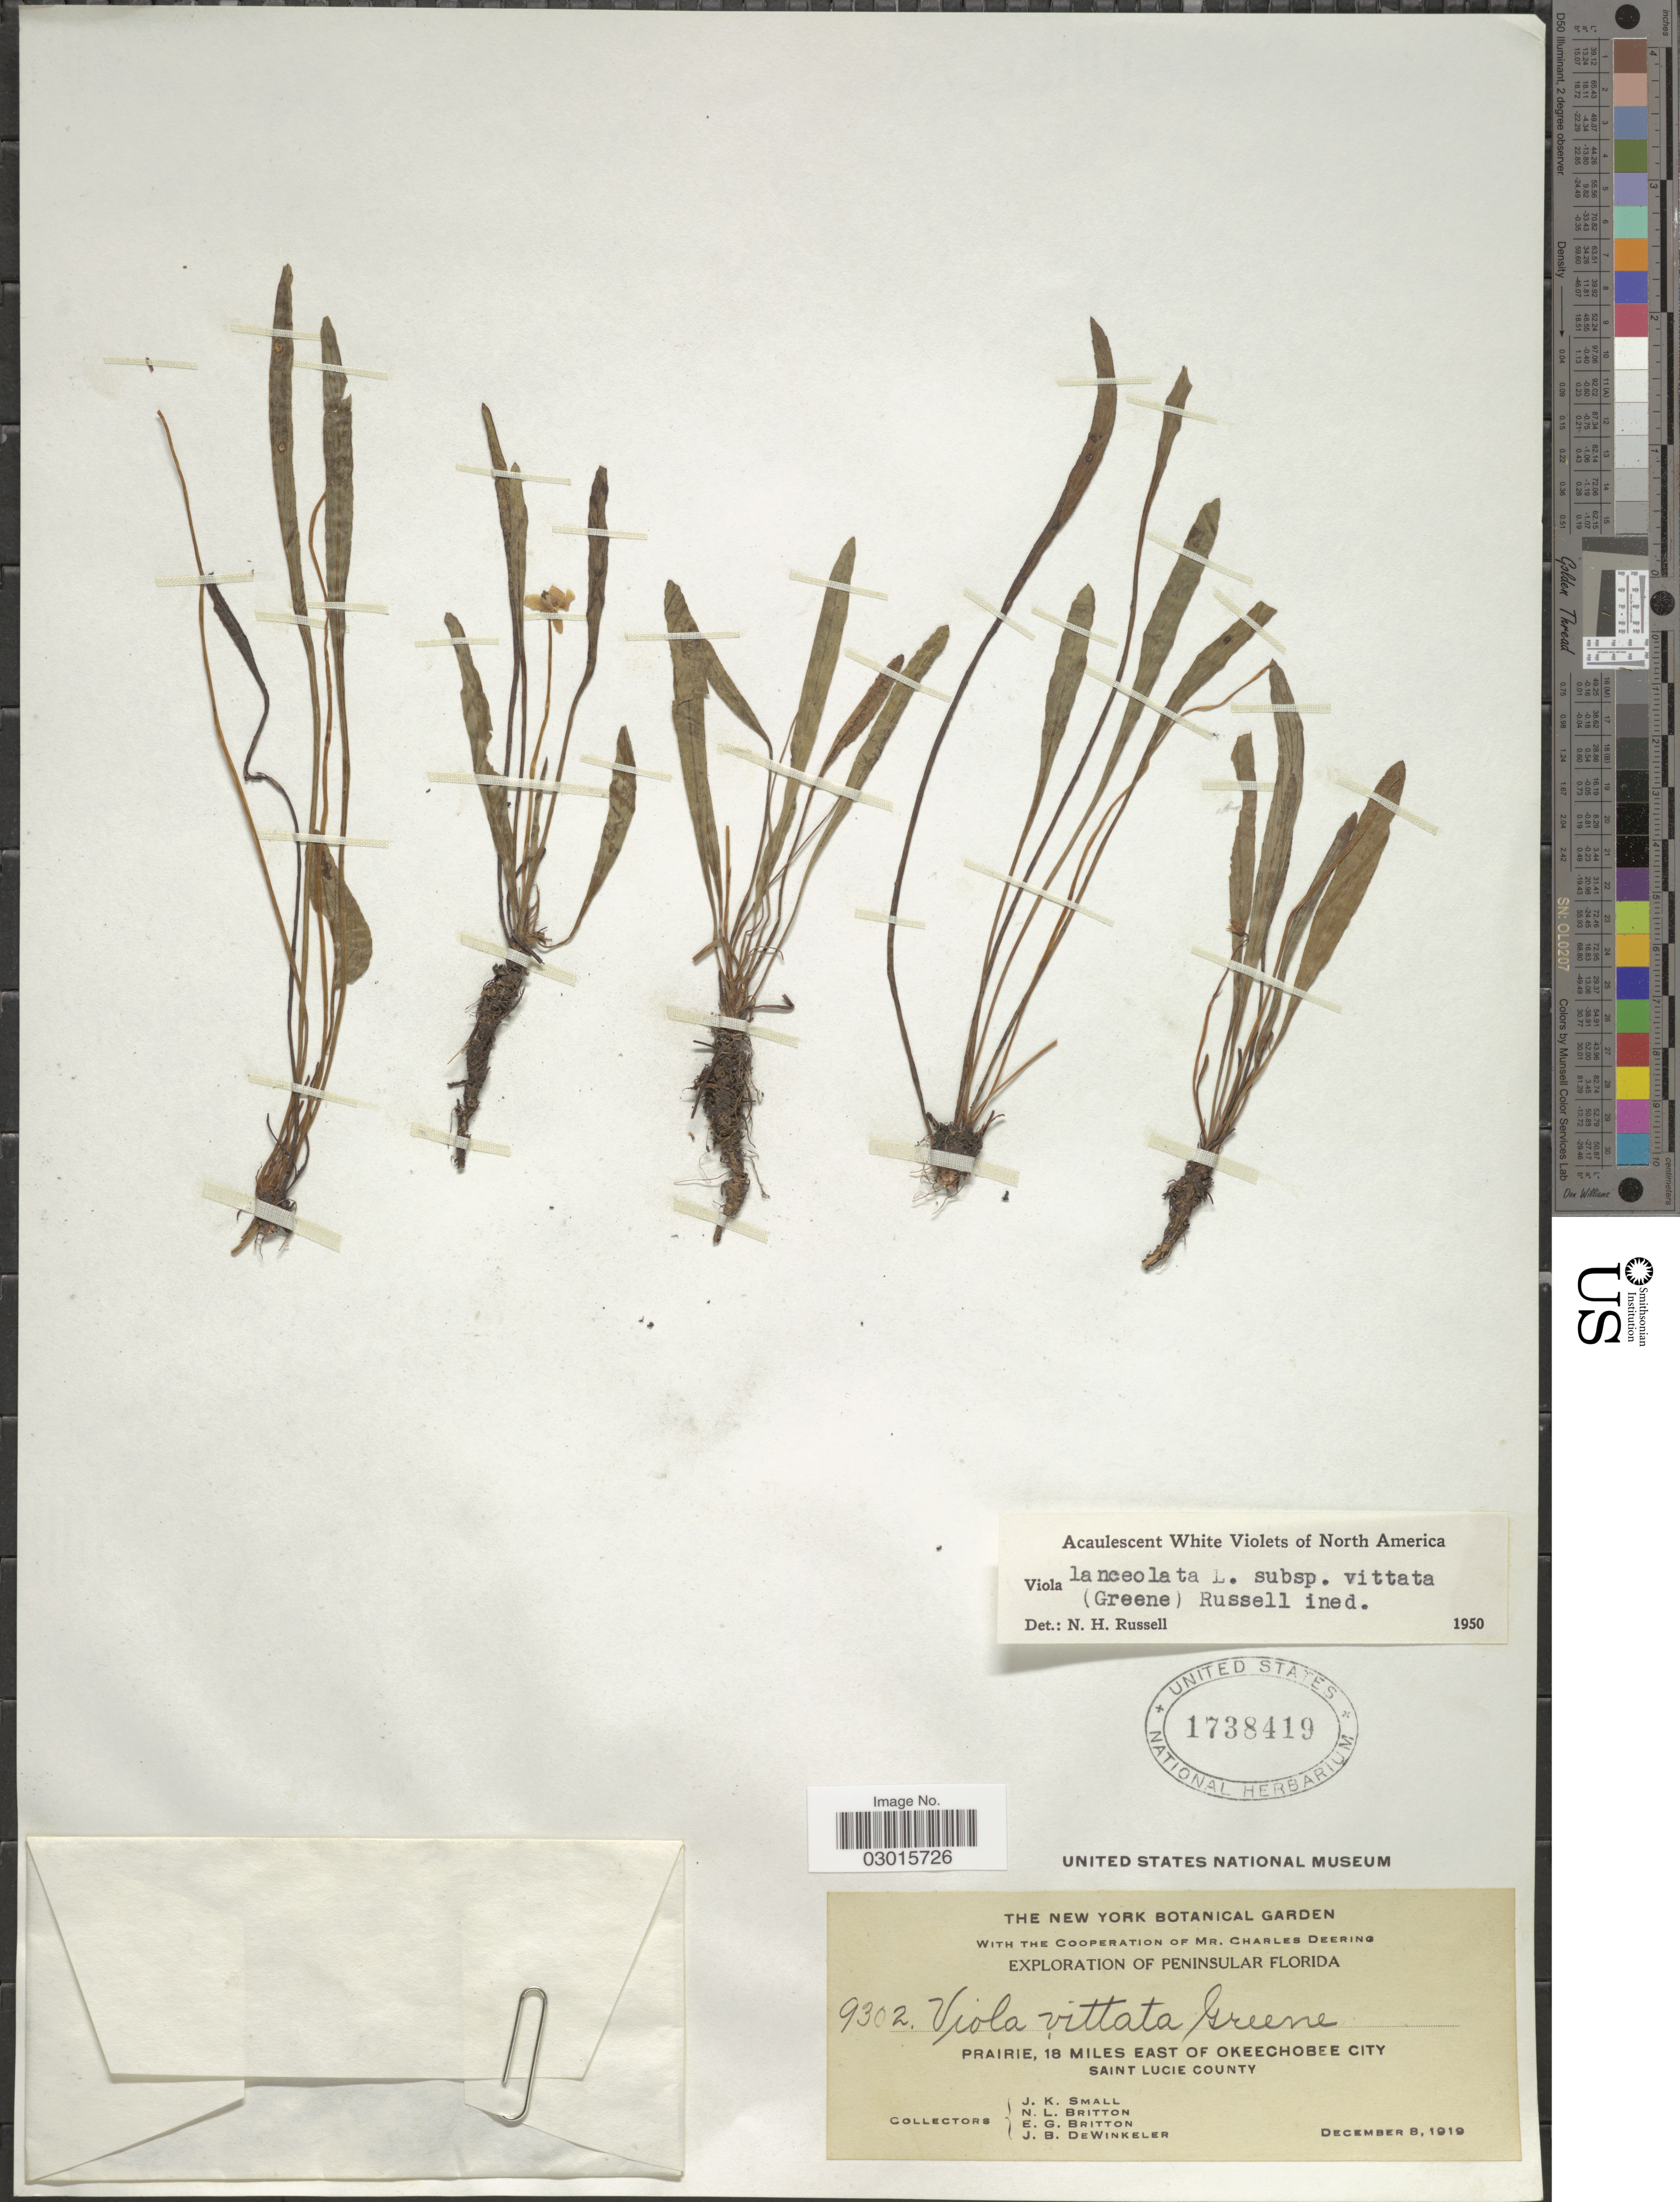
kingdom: Plantae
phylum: Tracheophyta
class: Magnoliopsida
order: Malpighiales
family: Violaceae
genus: Viola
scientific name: Viola lanceolata subsp. vittata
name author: (Greene) N. H. Russell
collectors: J. K. Small, N. Britton, E. G. Britton & J. B. Dewinkeler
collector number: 9302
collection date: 1919-12-08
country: United States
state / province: Florida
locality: Peninsular Florida. Prairie, 18 miles east of Okeechobee City. Saint Lucie County.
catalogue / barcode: US 1738419